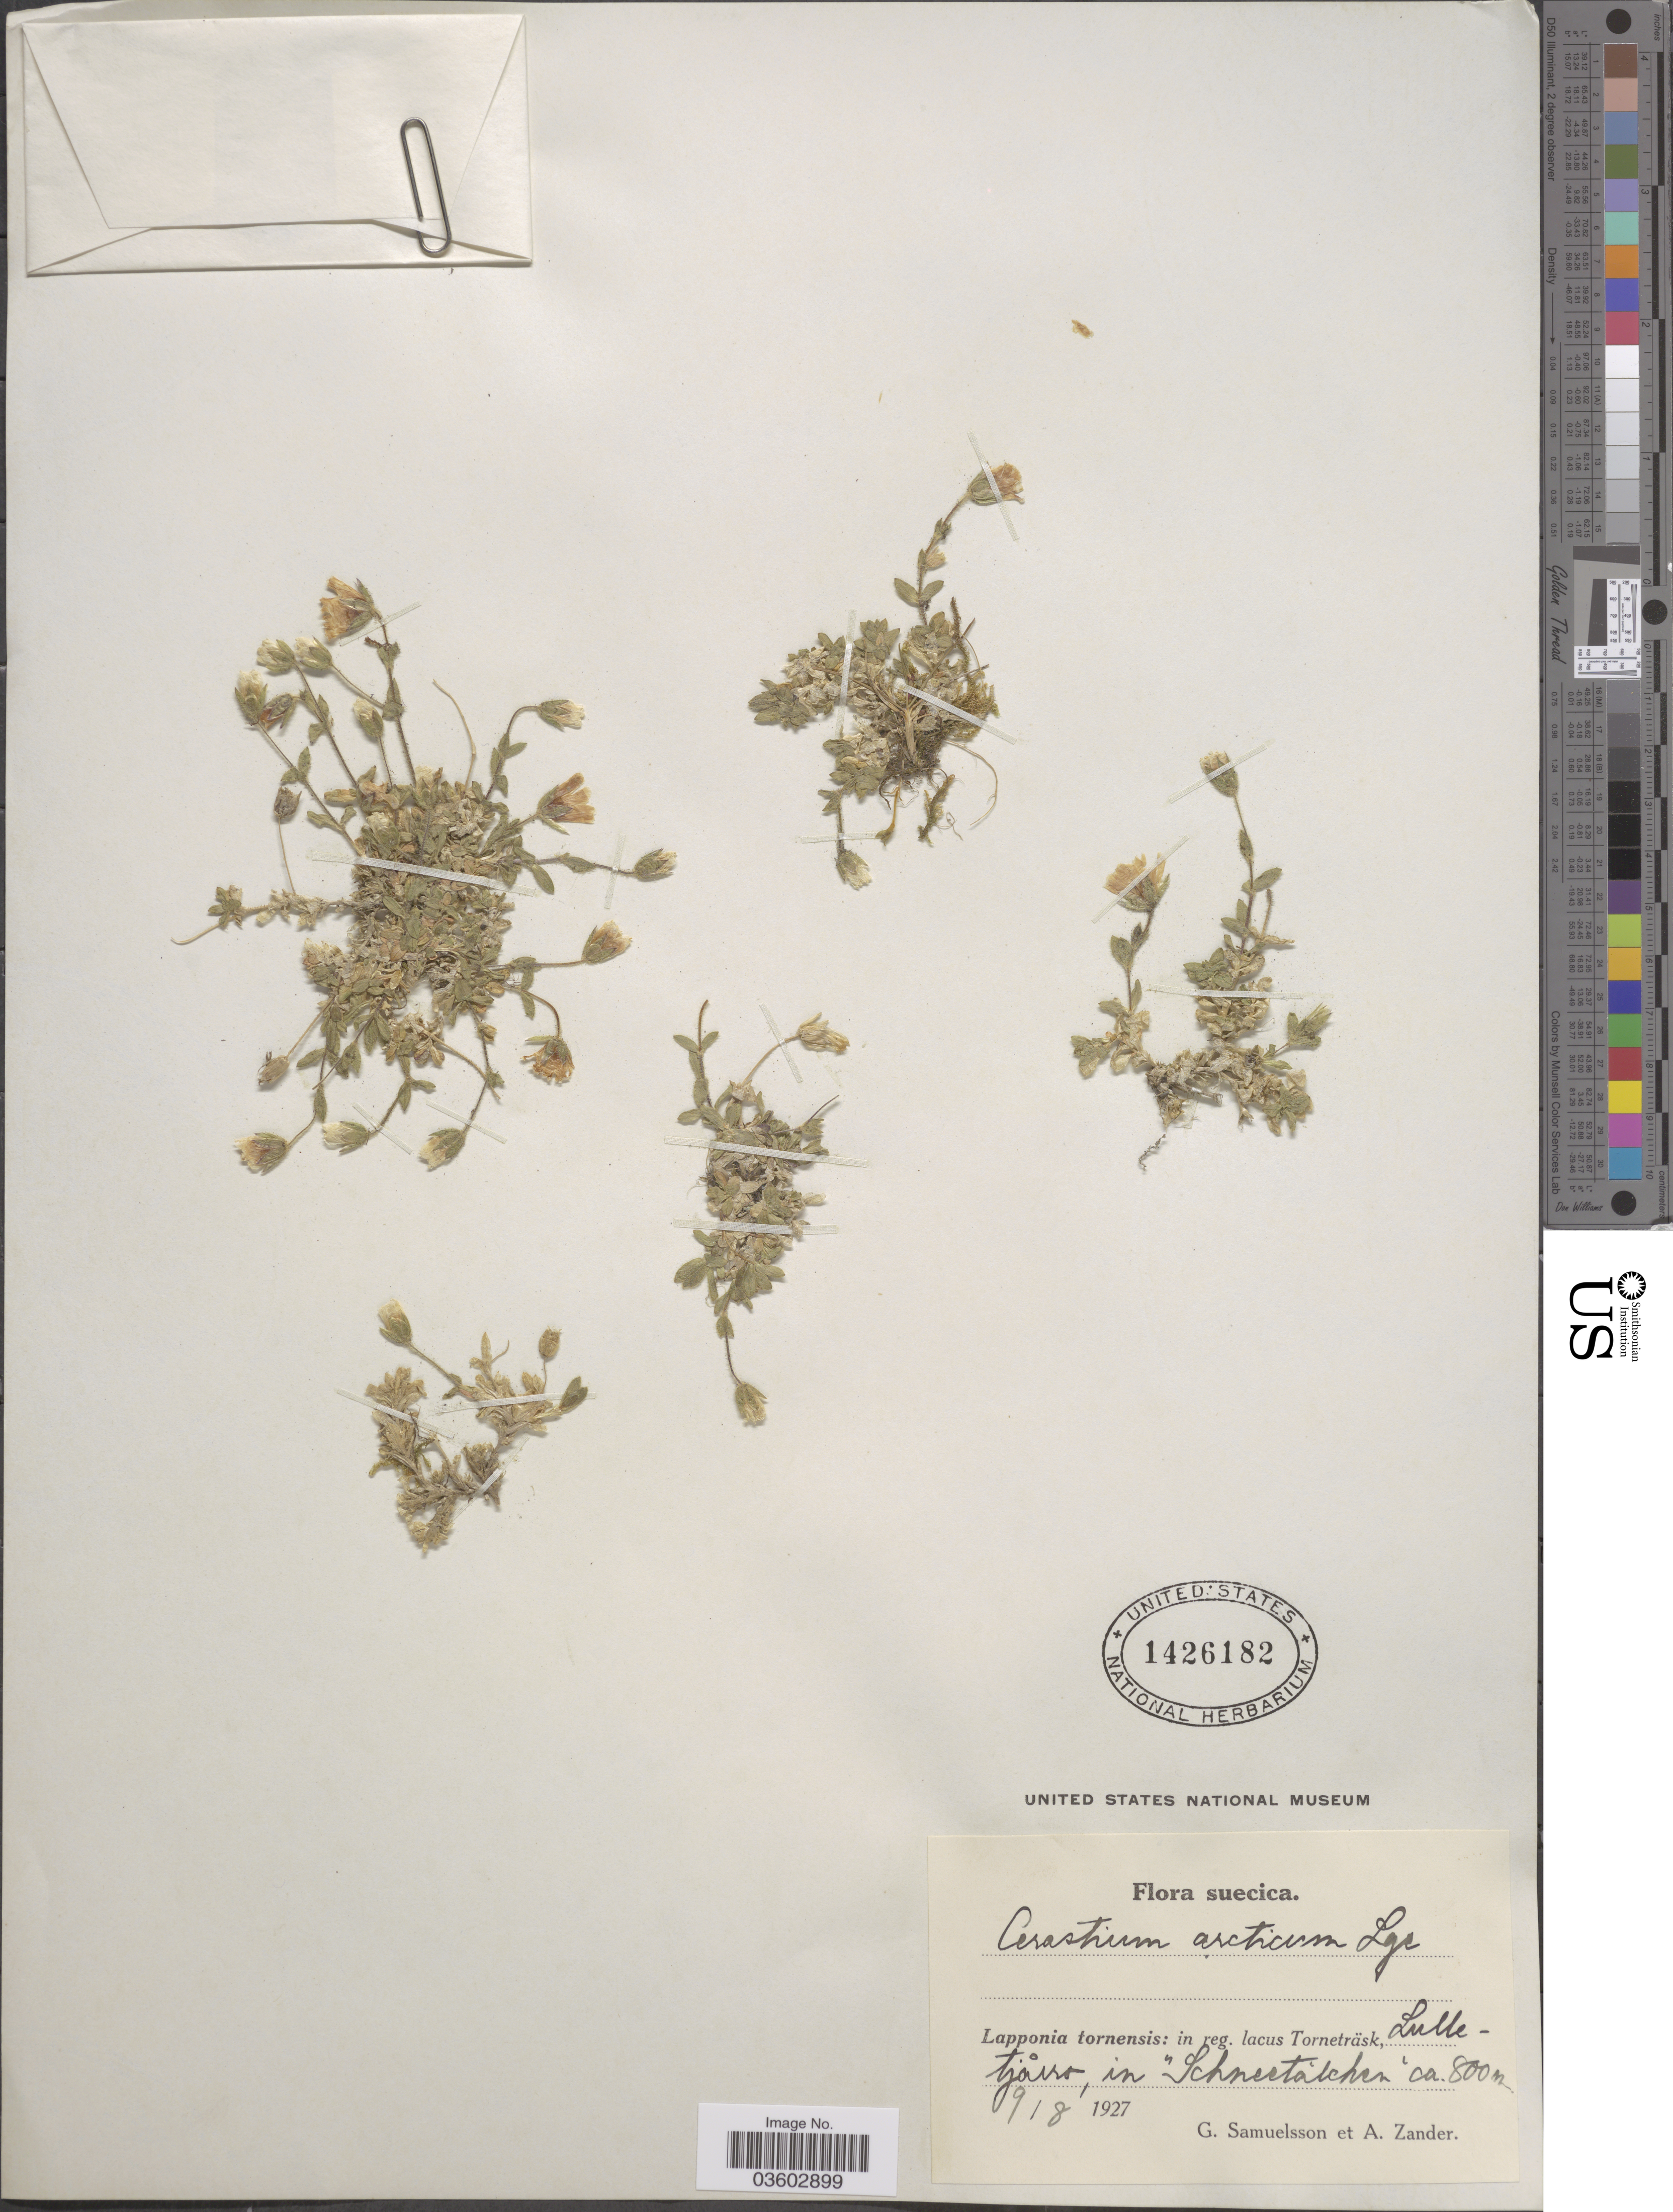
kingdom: Plantae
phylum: Tracheophyta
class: Magnoliopsida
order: Caryophyllales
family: Caryophyllaceae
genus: Cerastium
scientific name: Cerastium arcticum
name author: Lange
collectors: G. Samuelsson & A. Zander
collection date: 1927-08-09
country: Sweden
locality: Suecica. Lapponia tornensis: in reg. lacus Torneträsk, Lulletjårro, in "Schnertalchen".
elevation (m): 800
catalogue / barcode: US 1426182